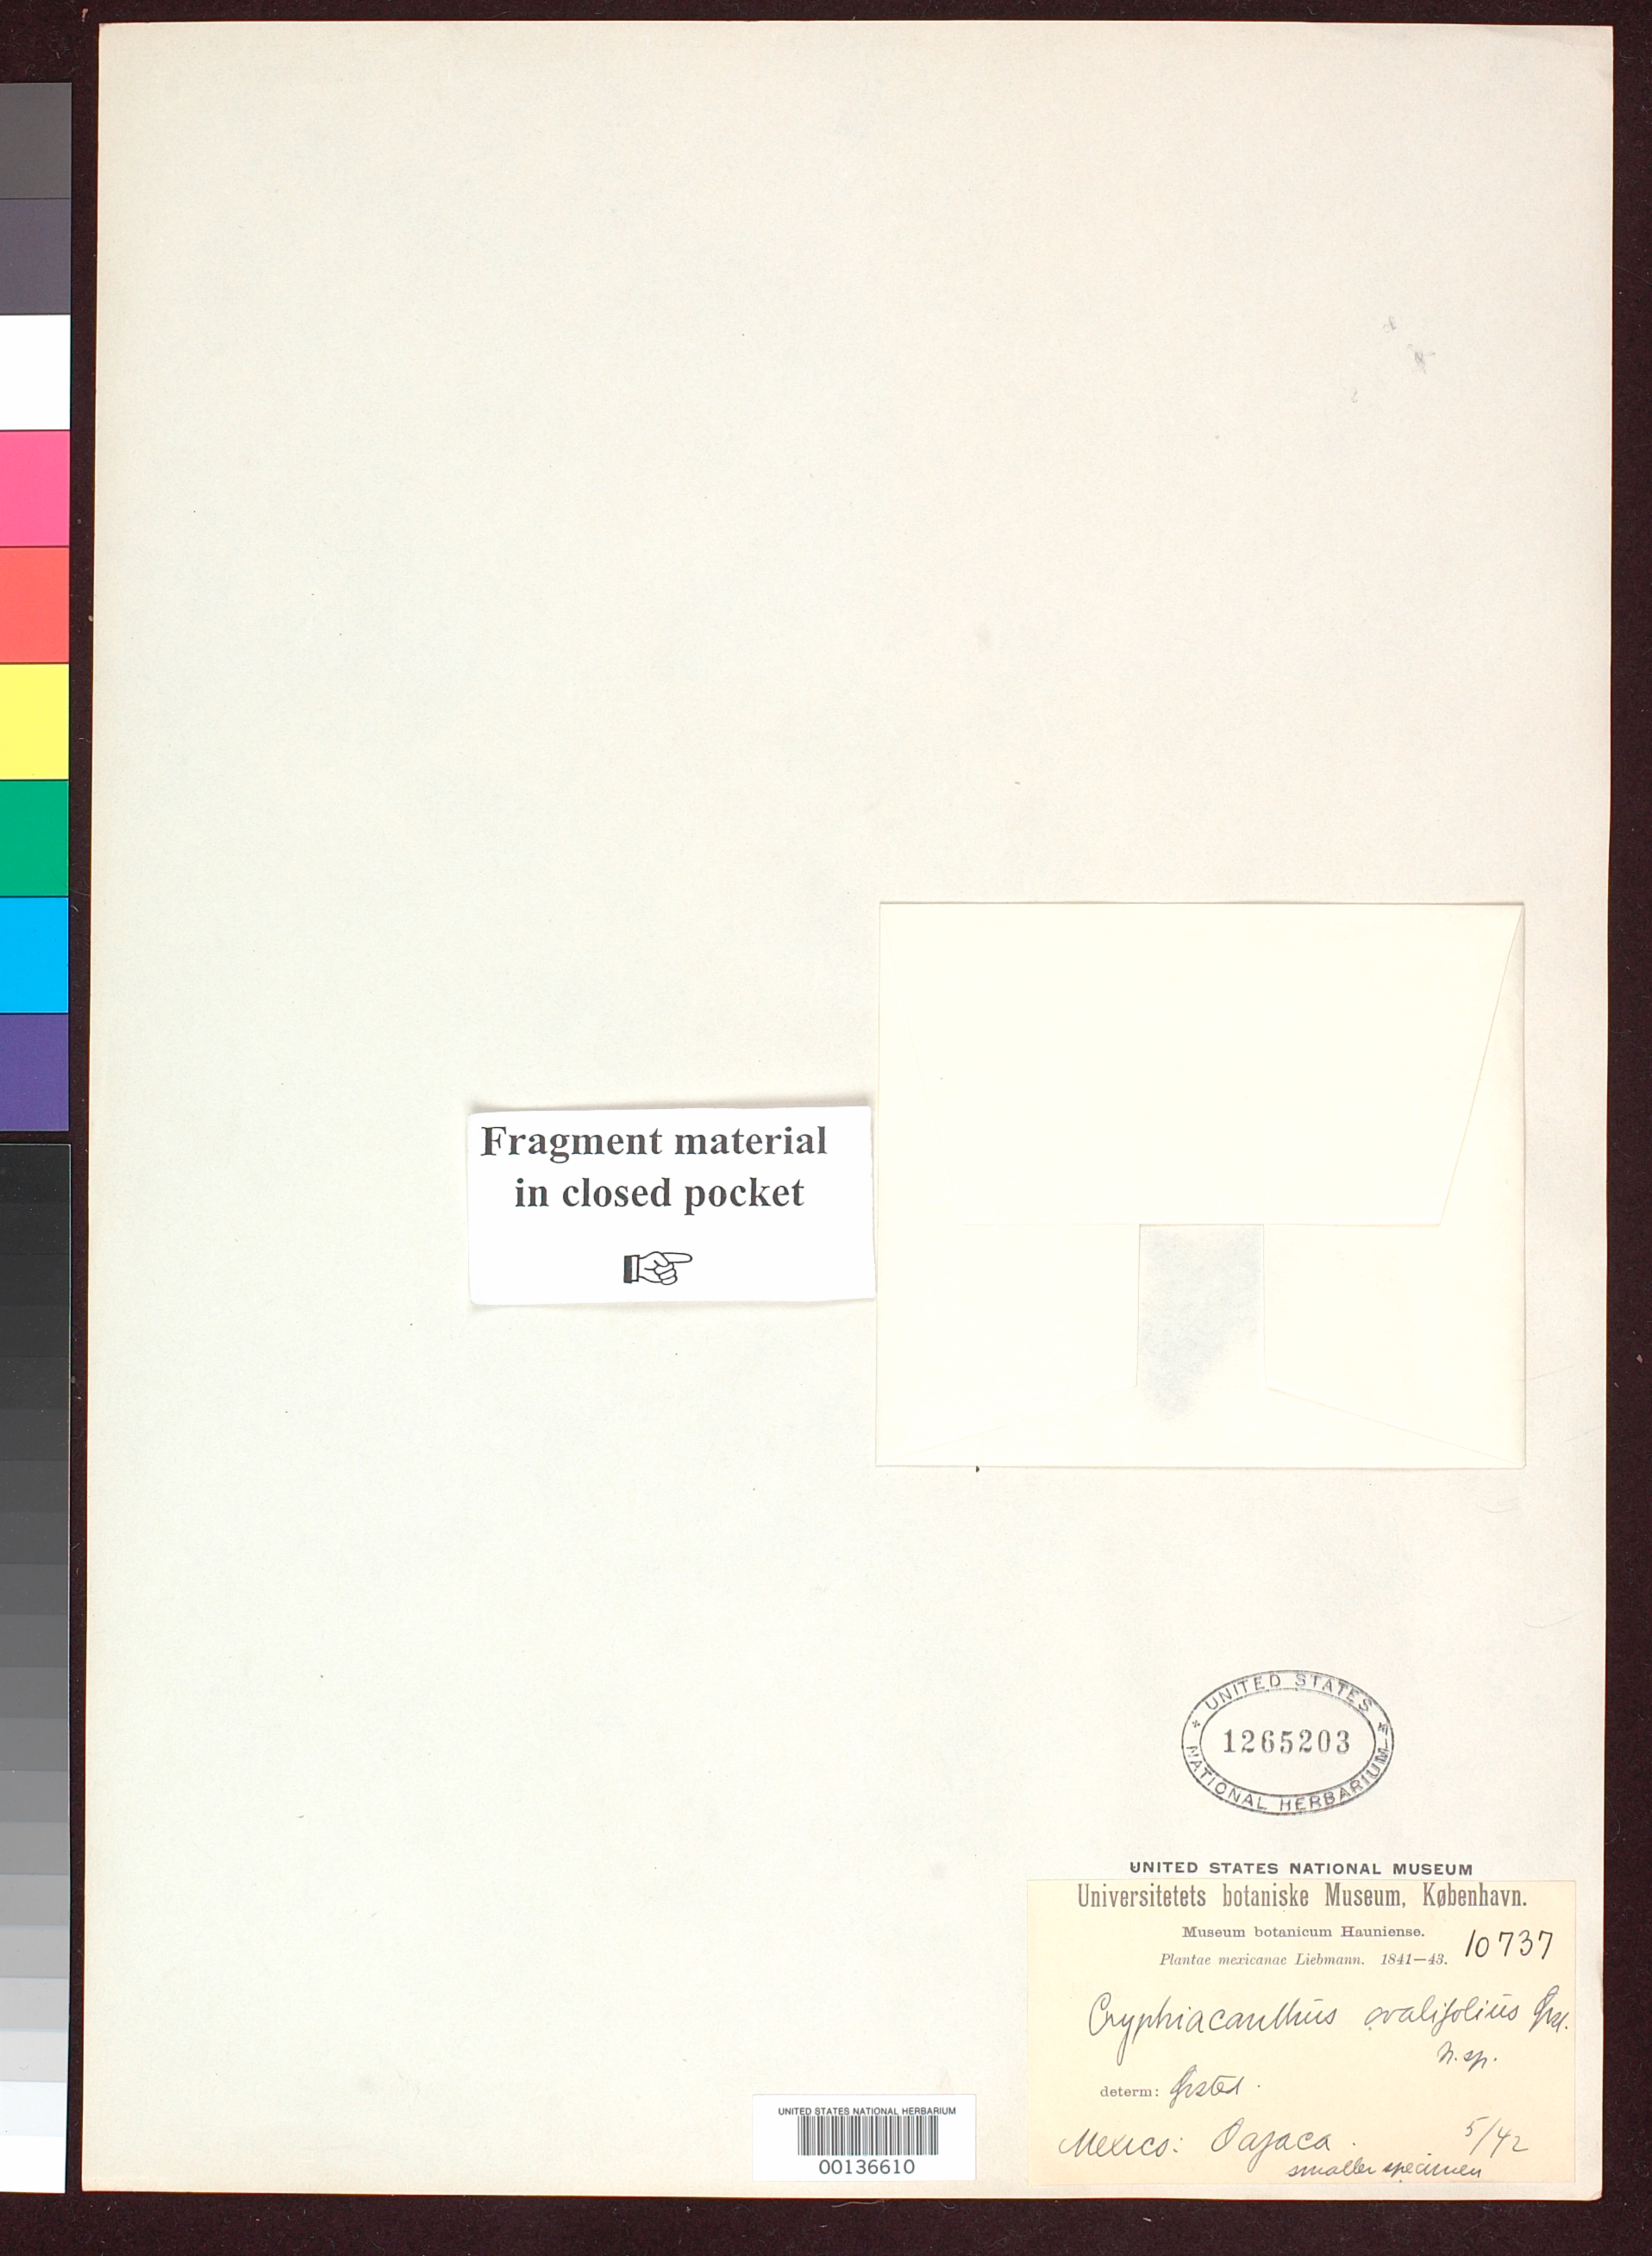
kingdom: Plantae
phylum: Tracheophyta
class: Magnoliopsida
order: Lamiales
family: Acanthaceae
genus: Cryphiacanthus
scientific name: Cryphiacanthus ovalifolius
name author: Oerst.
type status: Type Fragment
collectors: F. M. Liebmann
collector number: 10737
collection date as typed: May 1942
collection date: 1942-05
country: Mexico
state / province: Oaxaca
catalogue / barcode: US 1265203